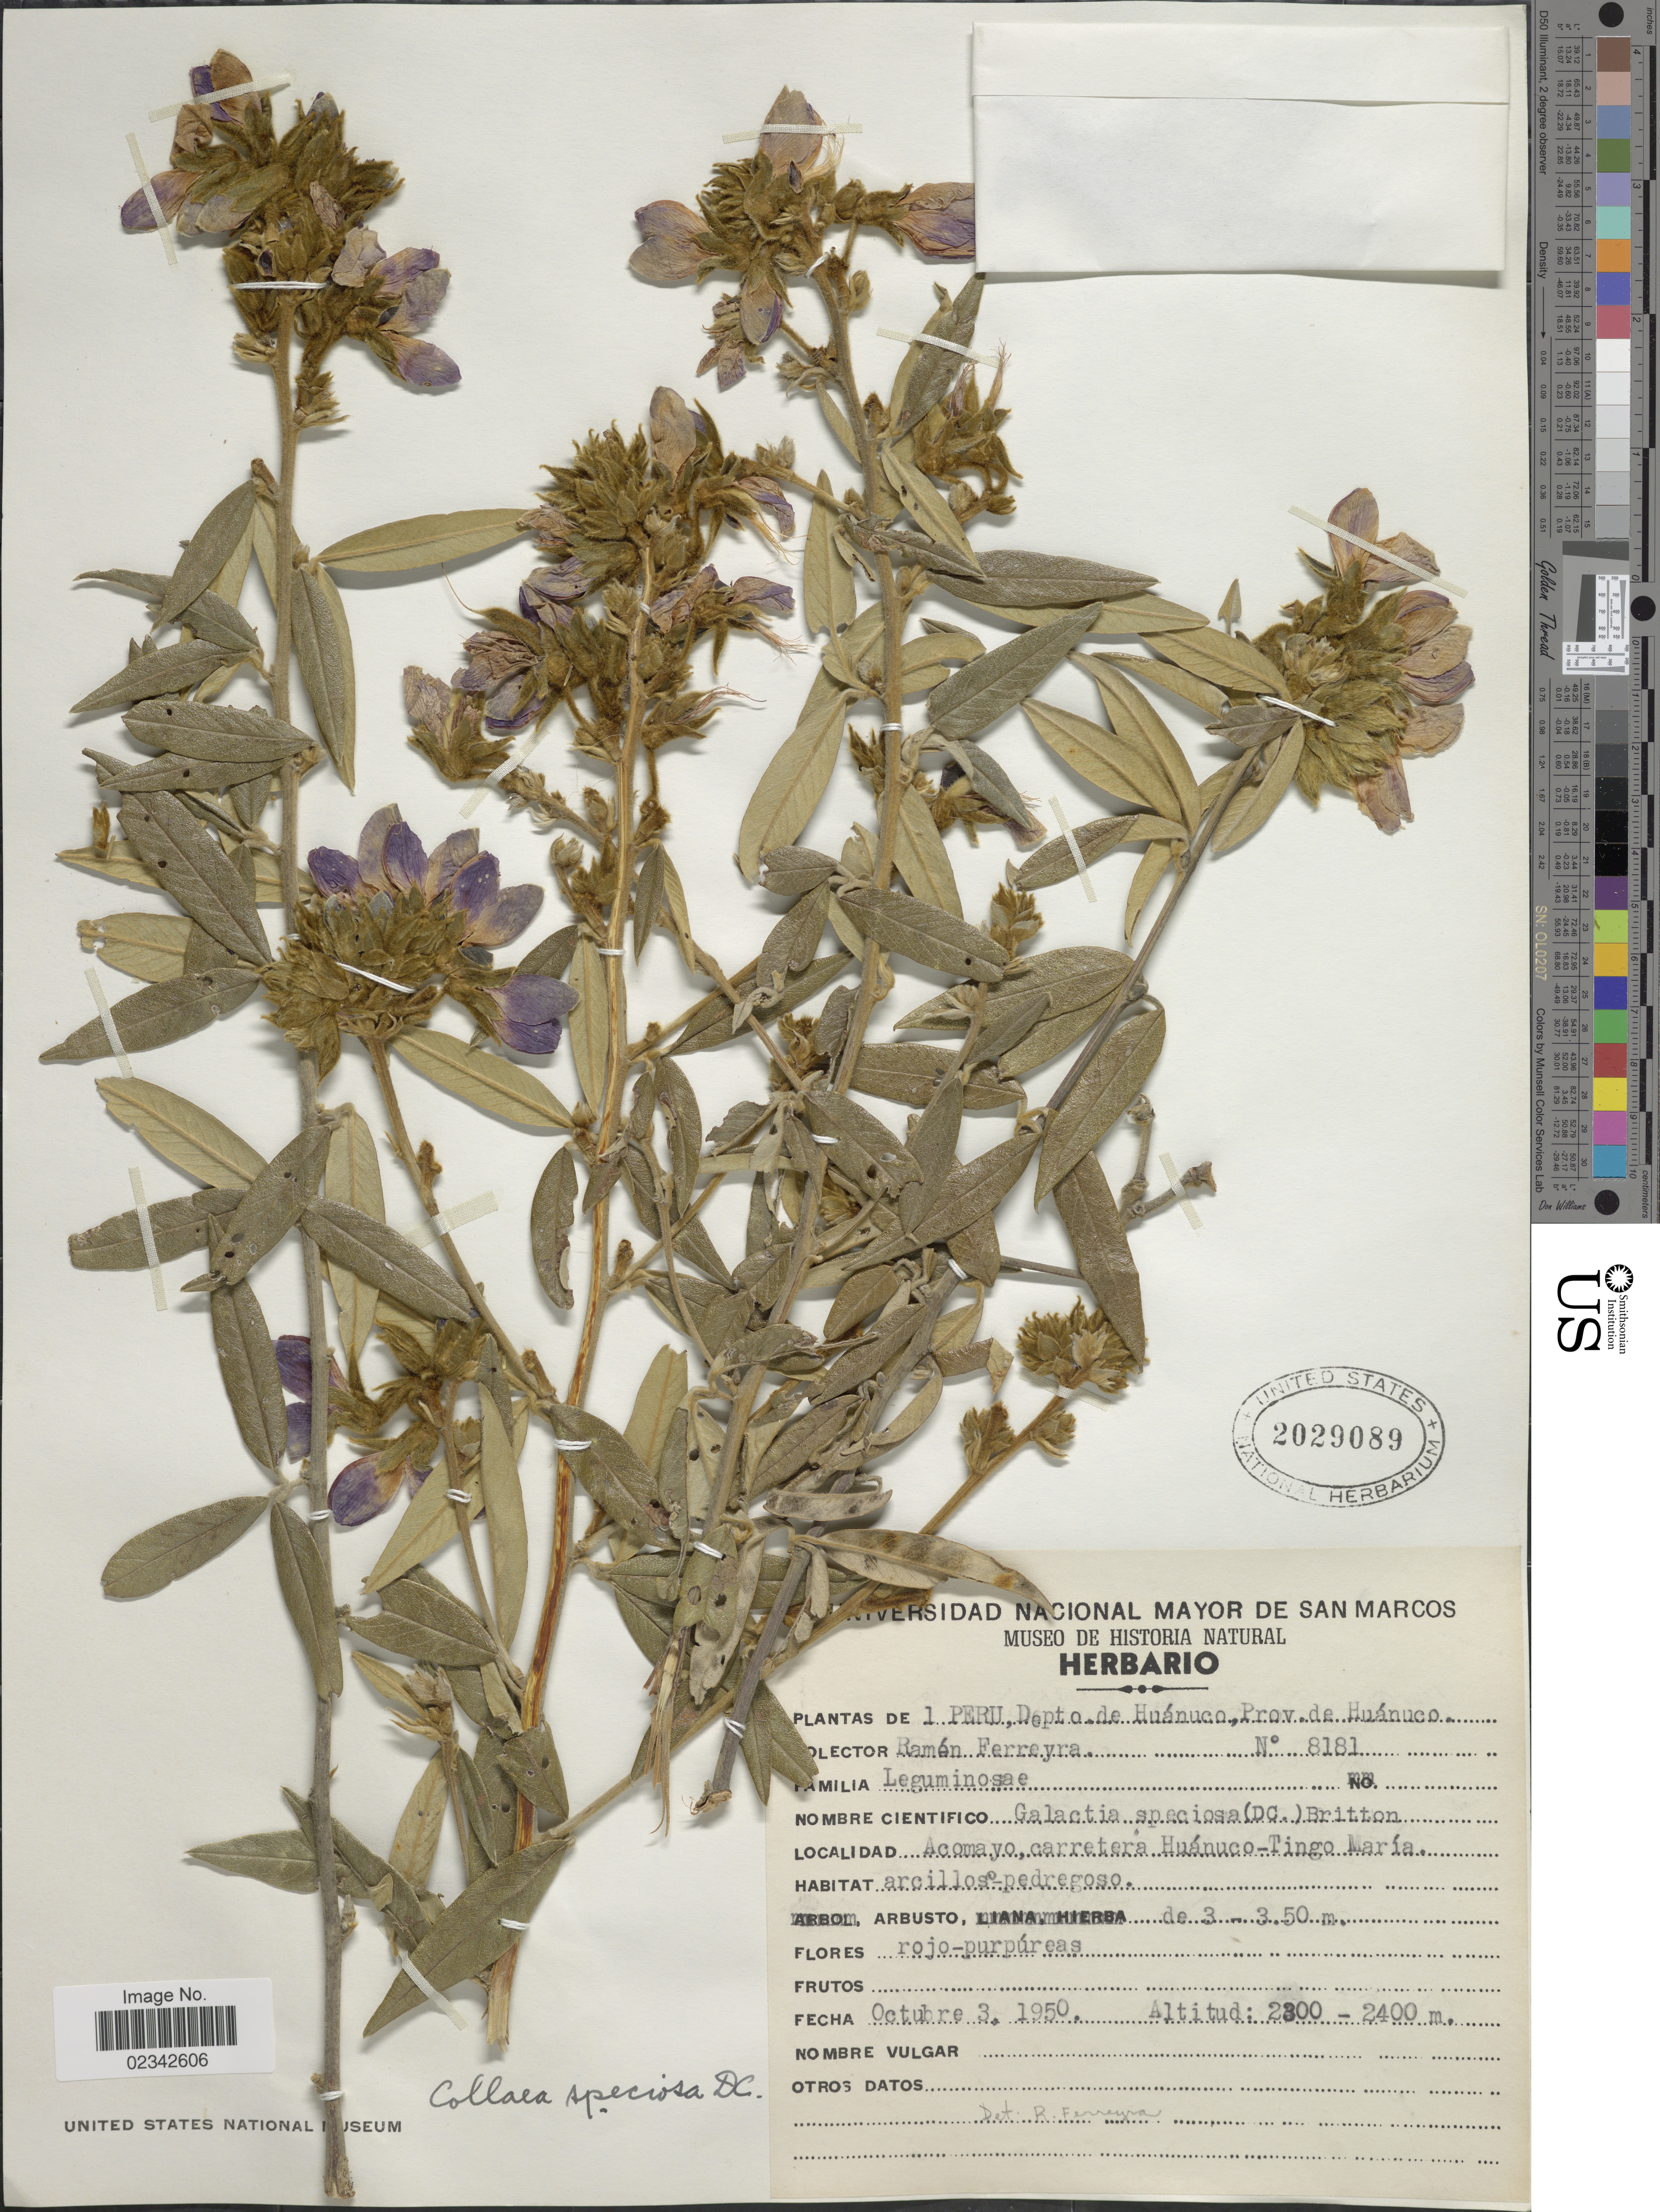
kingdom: Plantae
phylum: Tracheophyta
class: Magnoliopsida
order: Fabales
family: Fabaceae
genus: Collaea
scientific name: Collaea speciosa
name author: (Loisel.) DC.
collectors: R. A. Ferreyra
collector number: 8181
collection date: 1950-10-03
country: Peru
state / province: Huánuco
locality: Depto. de Huanuco, Prov. de huanuco, Acomayo, carretera Huanuco-Tingo Maria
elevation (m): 2300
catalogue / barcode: US 2029089